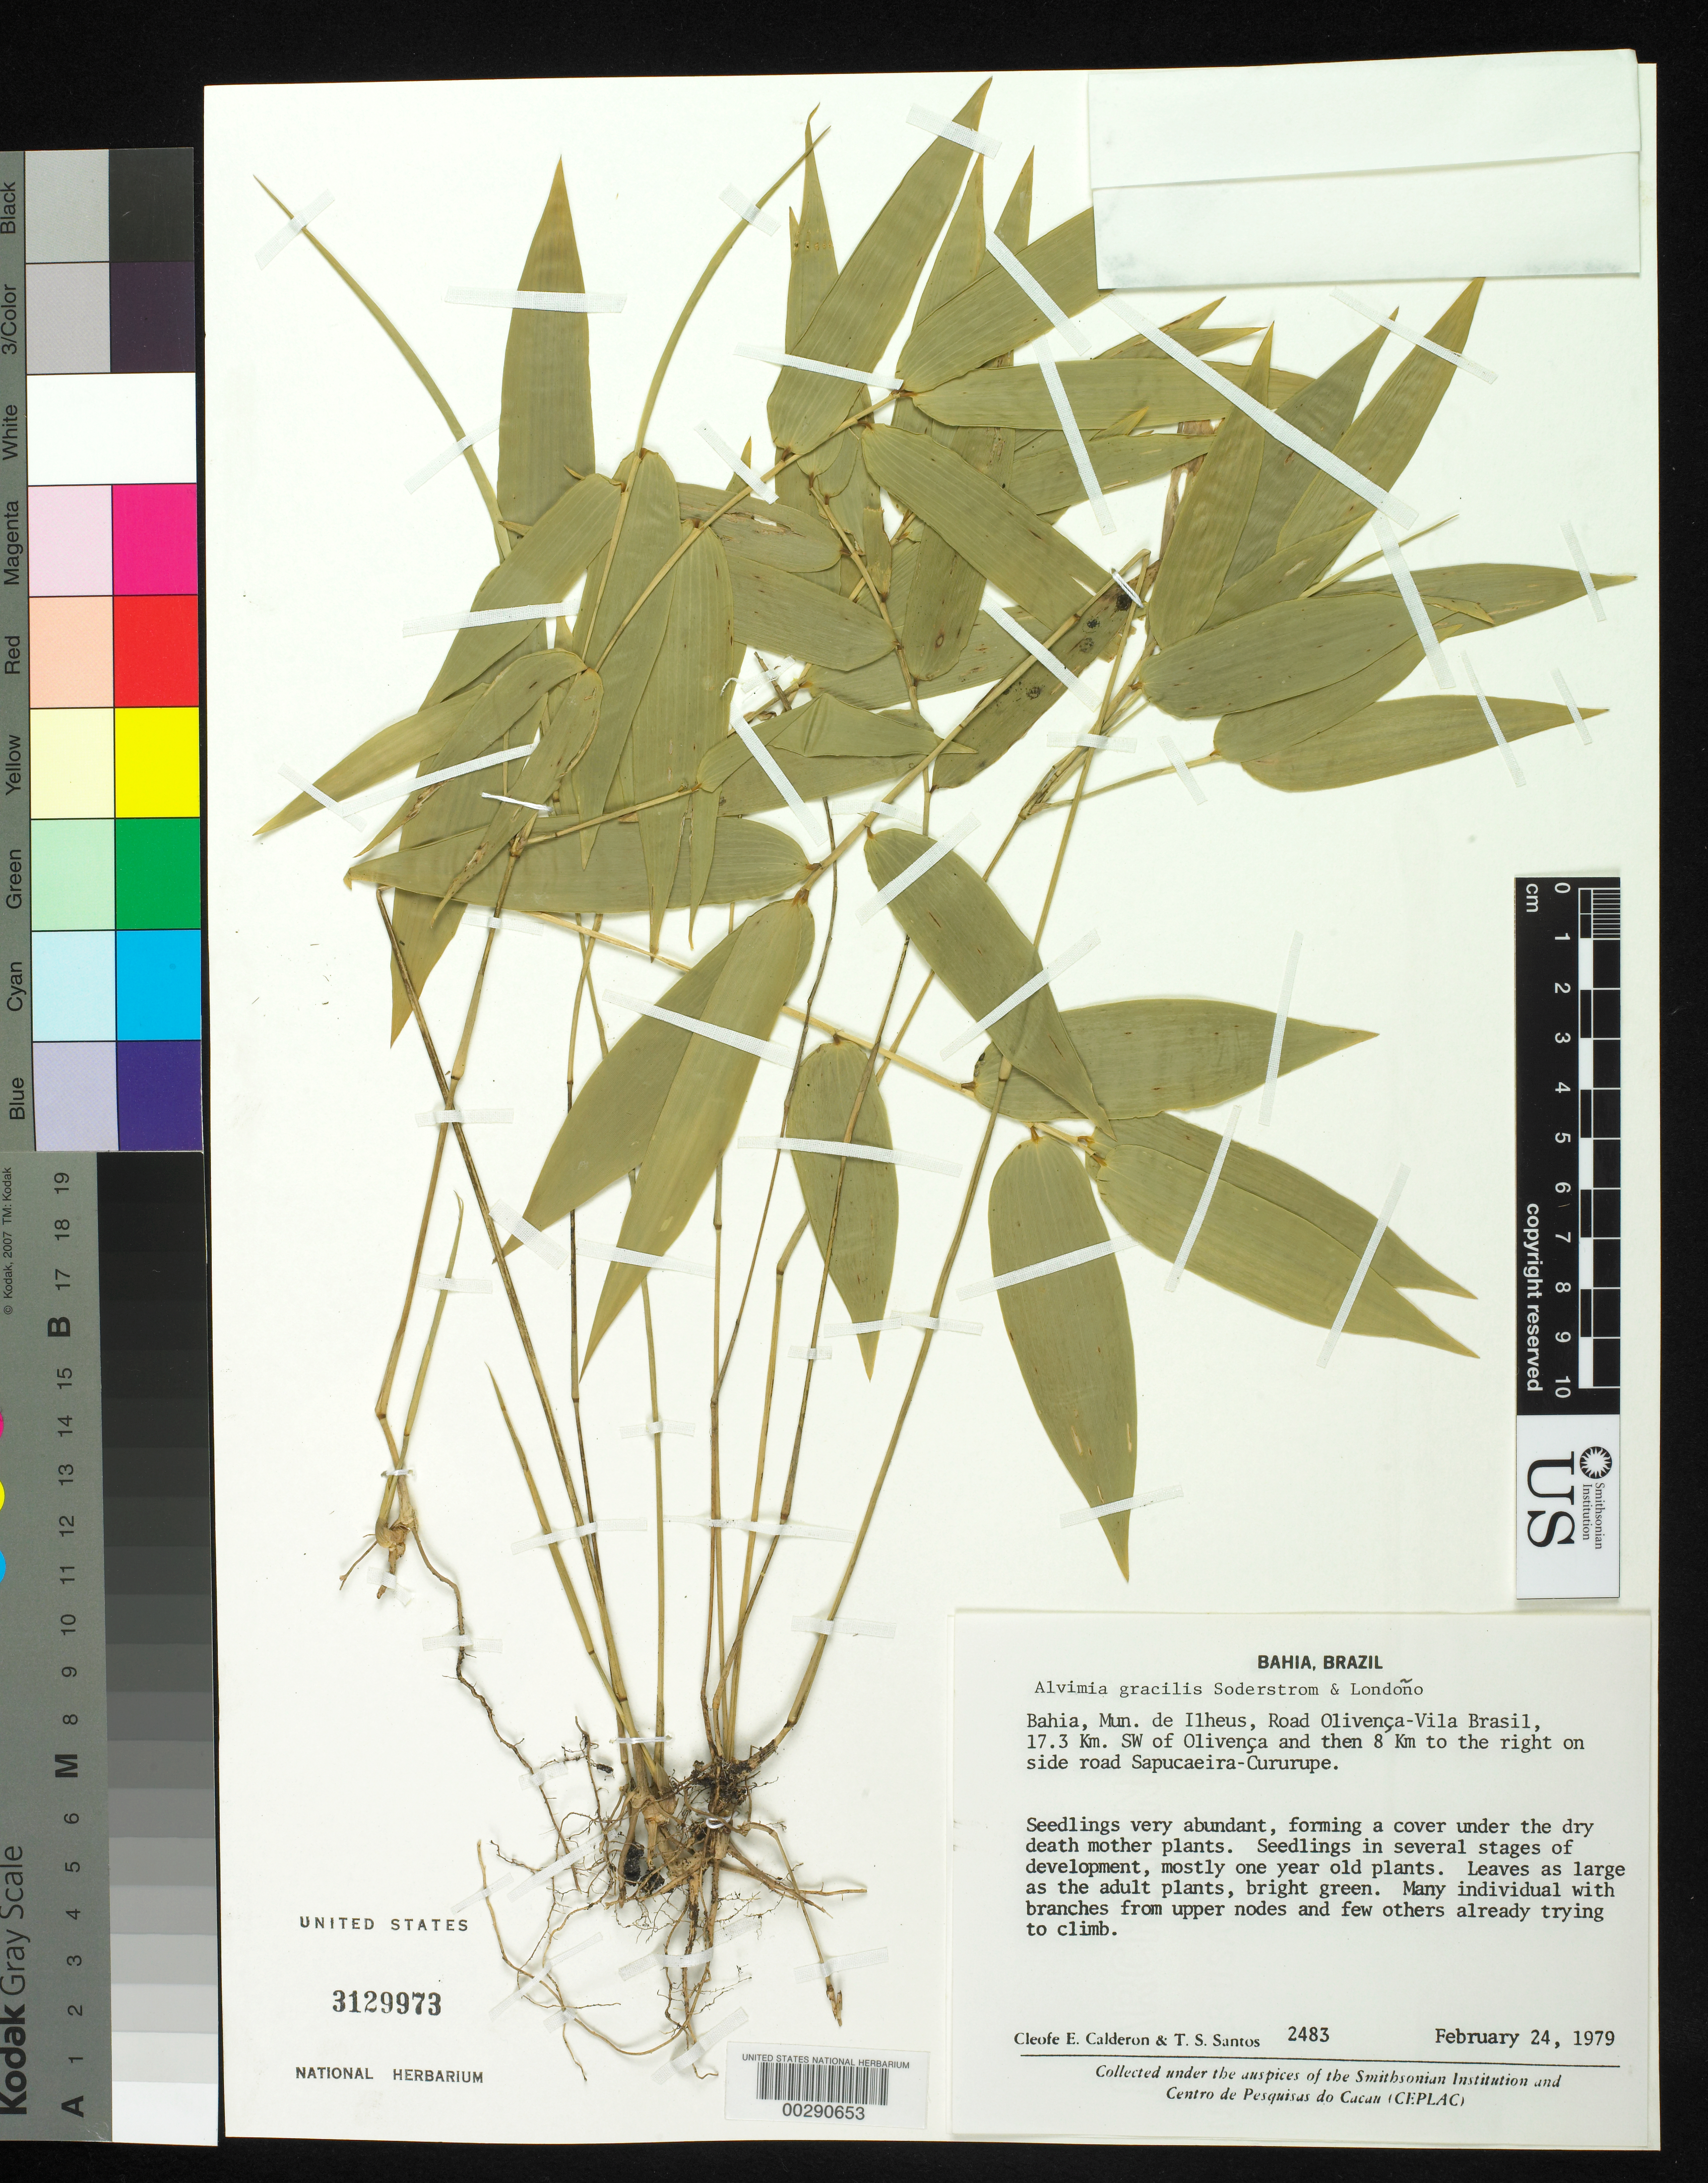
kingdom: Plantae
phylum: Tracheophyta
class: Liliopsida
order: Poales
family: Poaceae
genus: Alvimia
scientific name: Alvimia gracilis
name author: Soderstr. & Londoño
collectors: C. E. Calderón & T. S. Santos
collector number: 2483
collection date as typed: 24 Feb 1979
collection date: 1979-02-24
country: Brazil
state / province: Bahia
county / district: Ilhéus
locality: Road olivenca-vila brasil, 17.3 km sw of olivenca and then 8 km to the right on side road sapucaeira-cururupe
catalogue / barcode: US 3129973